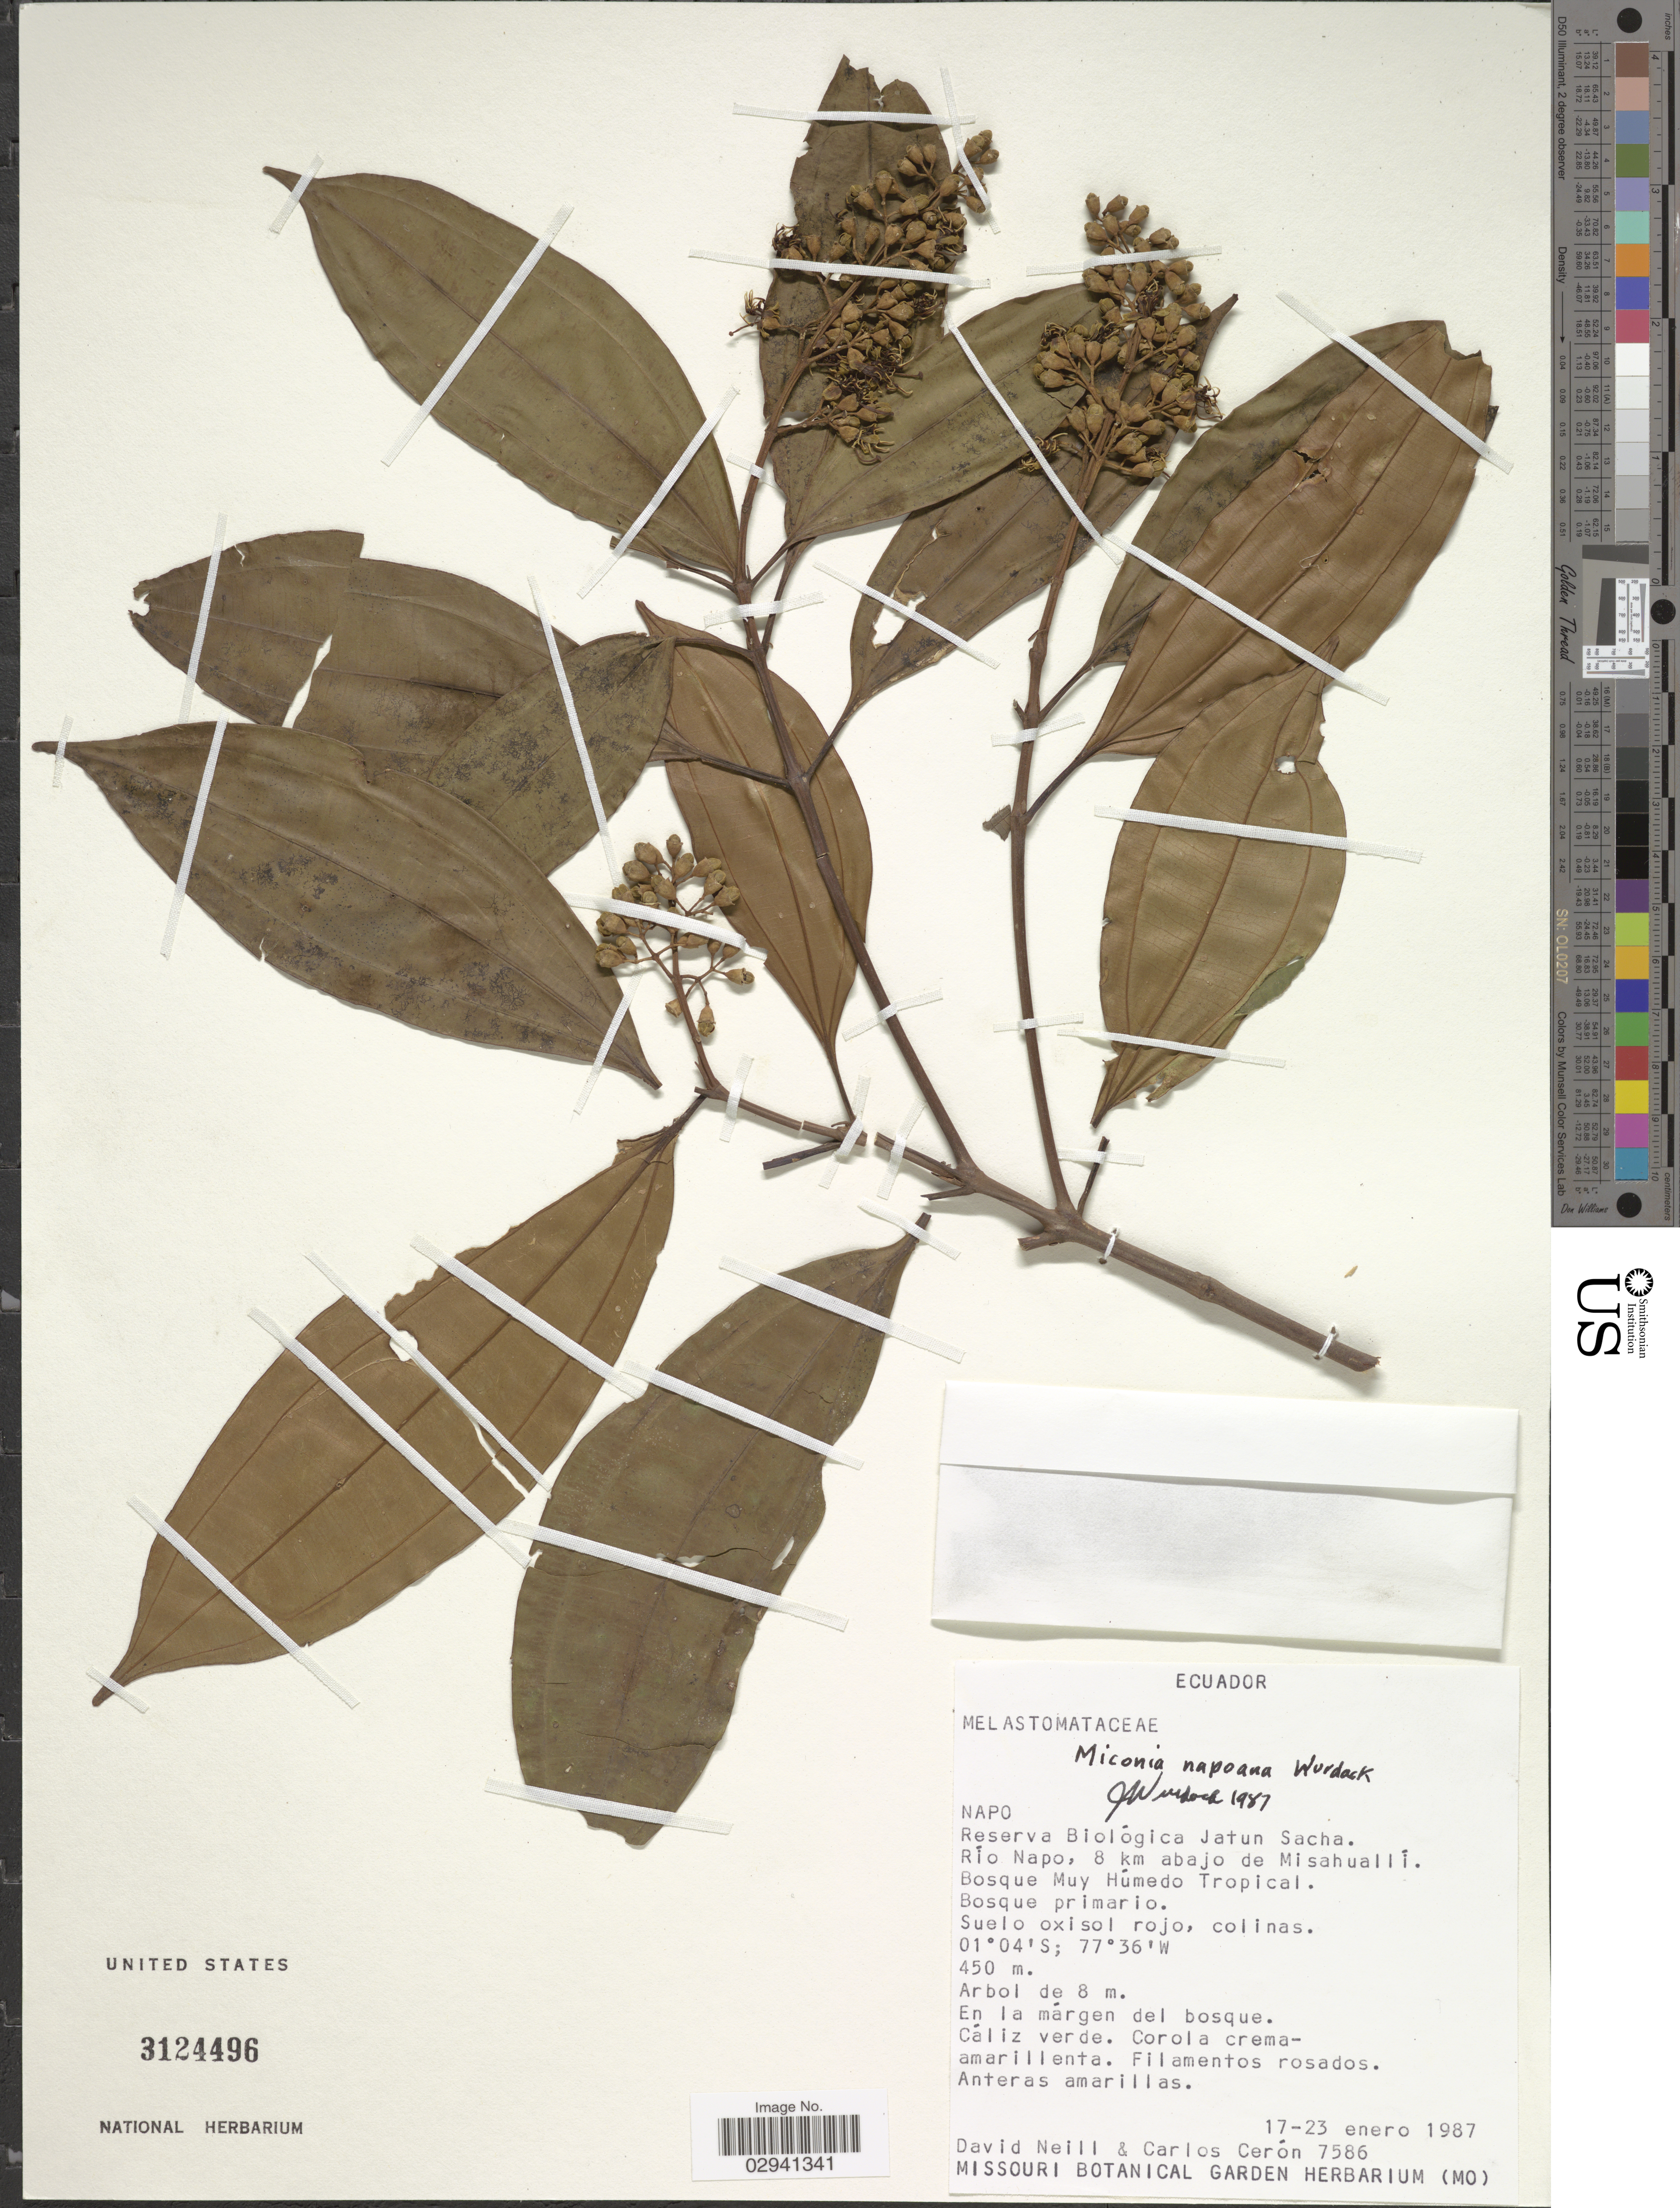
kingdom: Plantae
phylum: Tracheophyta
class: Magnoliopsida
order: Myrtales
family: Melastomataceae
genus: Miconia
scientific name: Miconia napoana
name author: Wurdack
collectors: D. Neill & C. E. Cerón M.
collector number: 7586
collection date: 1987-01-17/1987-01-23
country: Ecuador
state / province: Napo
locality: Reserva Biológica Jatun Sacha, Río Napo, 8 km abajo de Misahualli, Bosque Muy Húmedo Tropical.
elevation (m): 450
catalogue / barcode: US 3124496